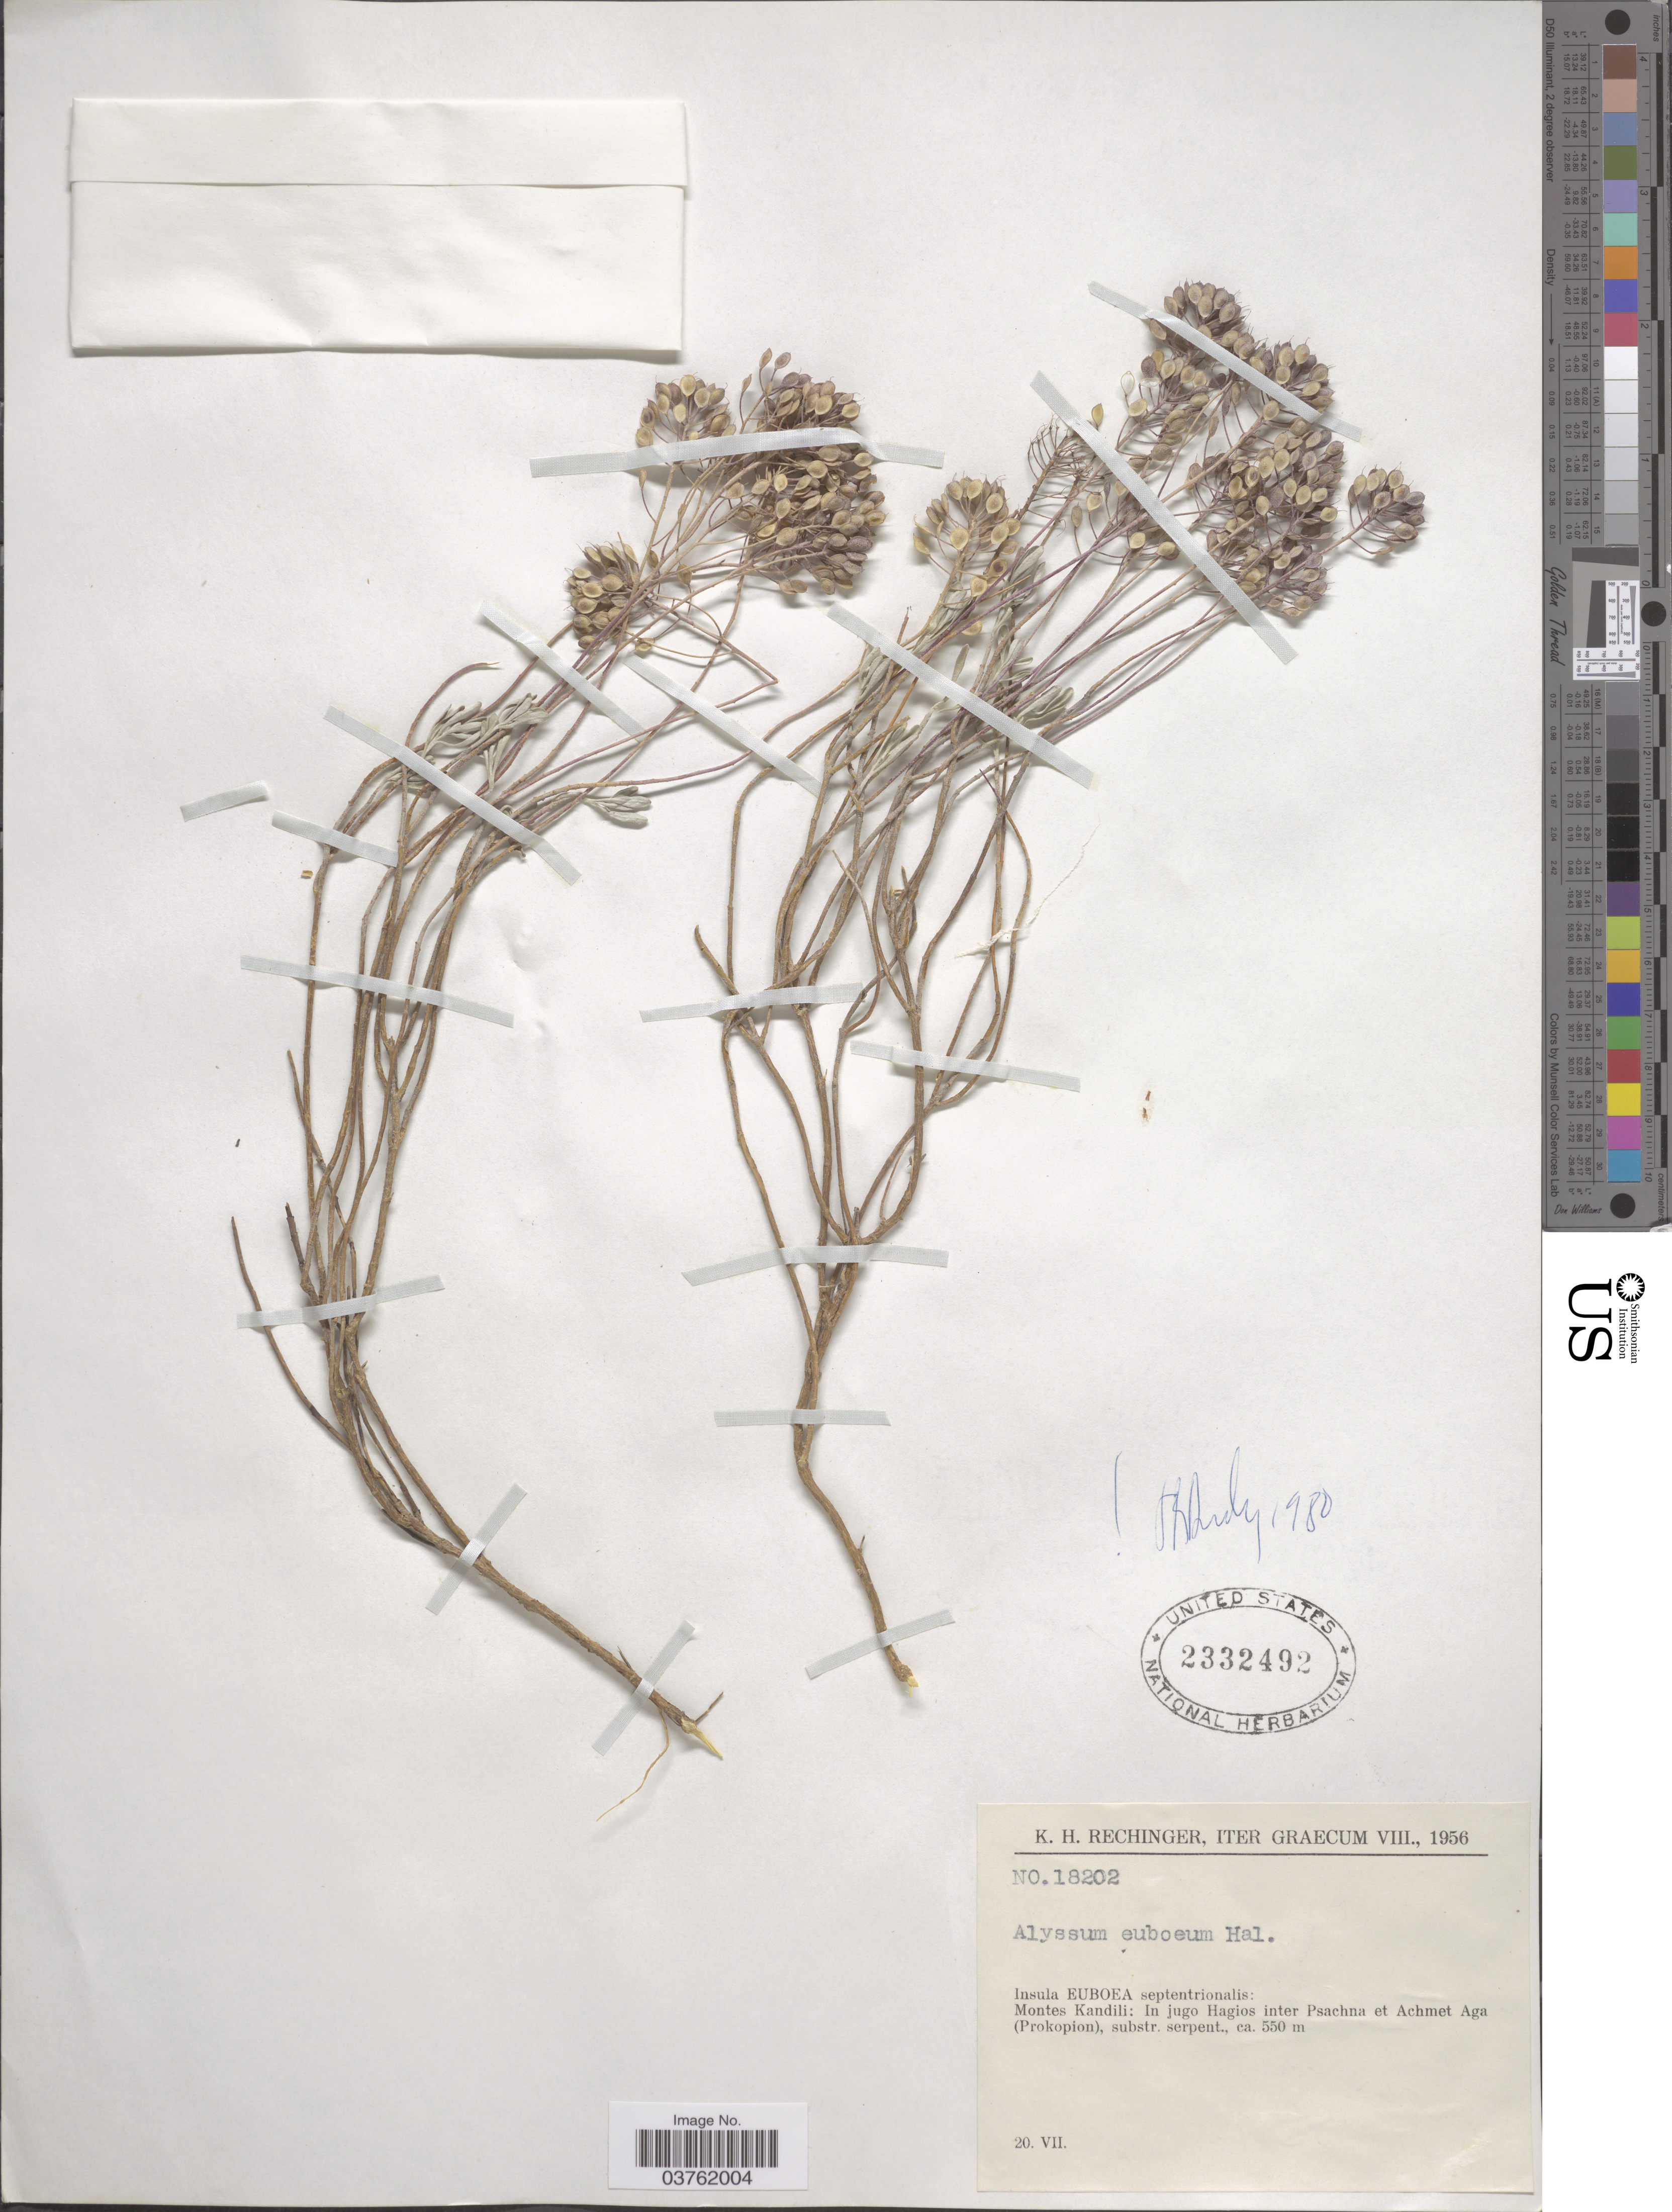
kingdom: Plantae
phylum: Tracheophyta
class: Magnoliopsida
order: Brassicales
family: Brassicaceae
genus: Alyssum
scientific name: Alyssum euboeum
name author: Halácsy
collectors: K. H. Rechinger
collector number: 18202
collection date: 1956-07-20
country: Greece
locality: Insula Euboea septentrionalis: Montes Kandili: In jugo Hagios inter Psachna et Achmet Aga (Prokopion).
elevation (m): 550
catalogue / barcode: US 2332492